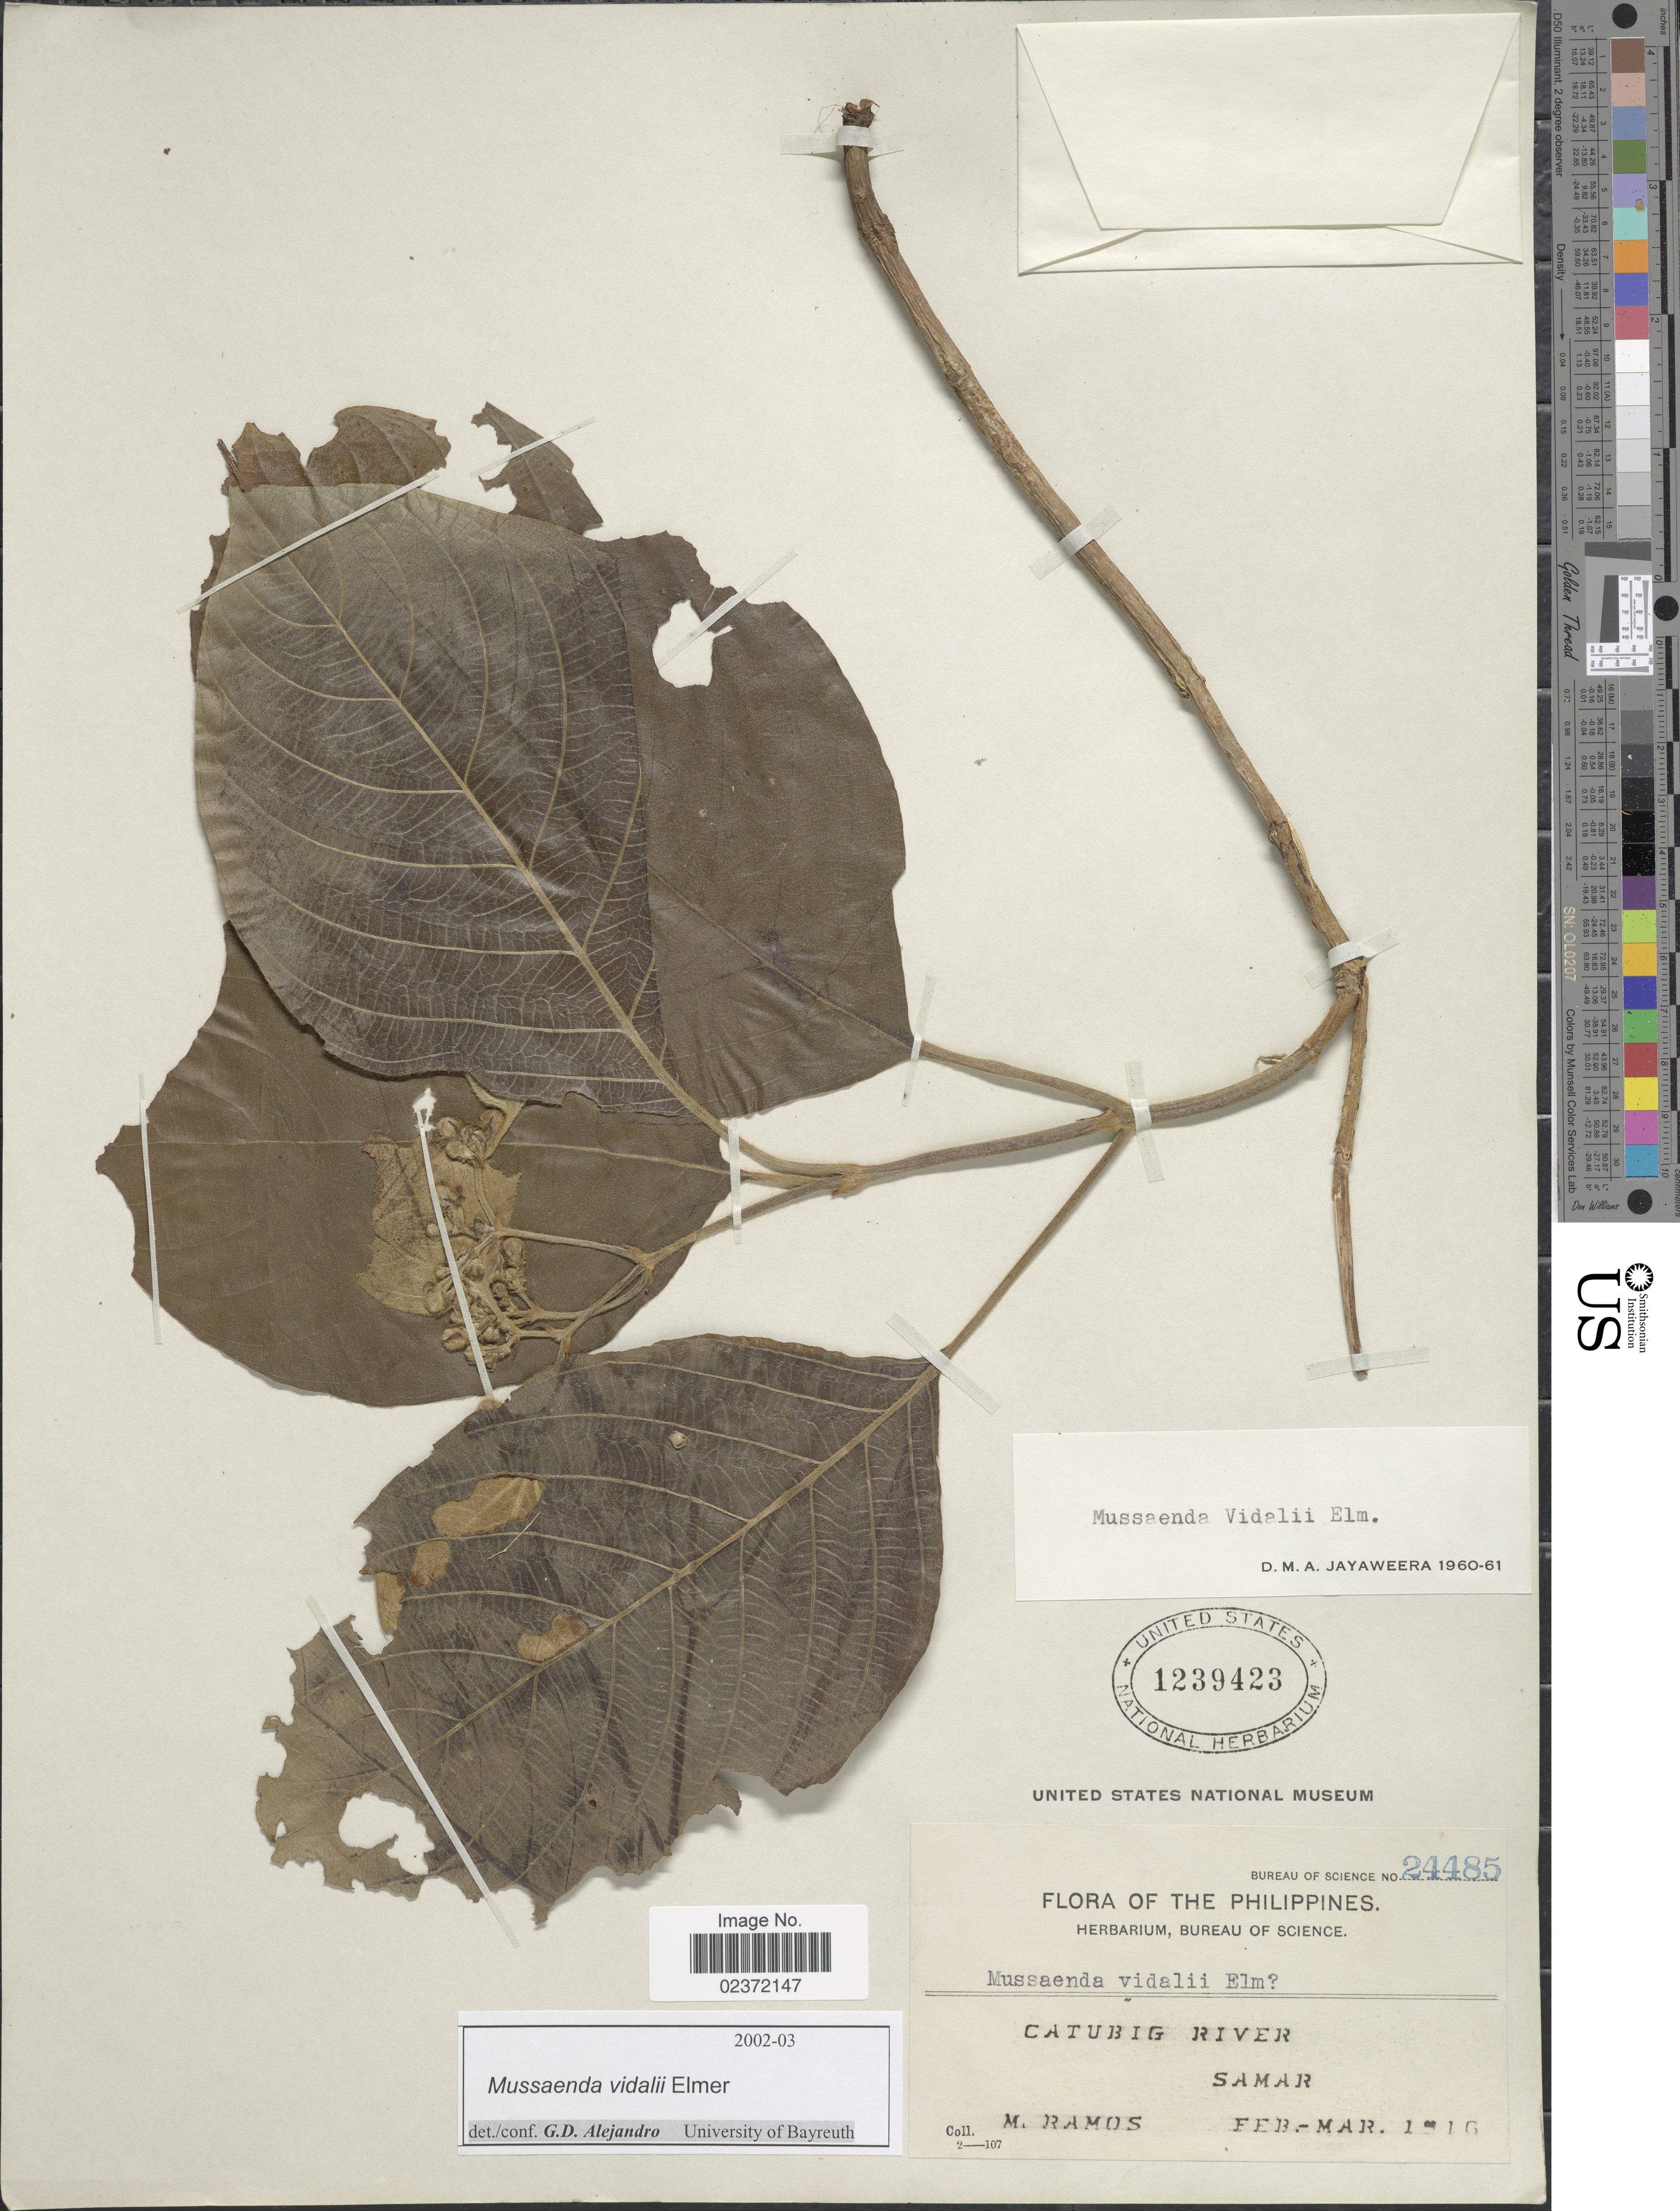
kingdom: Plantae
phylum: Tracheophyta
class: Magnoliopsida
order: Gentianales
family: Rubiaceae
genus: Mussaenda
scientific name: Mussaenda vidalii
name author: Elmer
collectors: M. Ramos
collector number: Bureau of Science 24485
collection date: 1916-02/1916-03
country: Philippines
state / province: Eastern Visayas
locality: Catubig River, Samar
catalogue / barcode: US 1239423